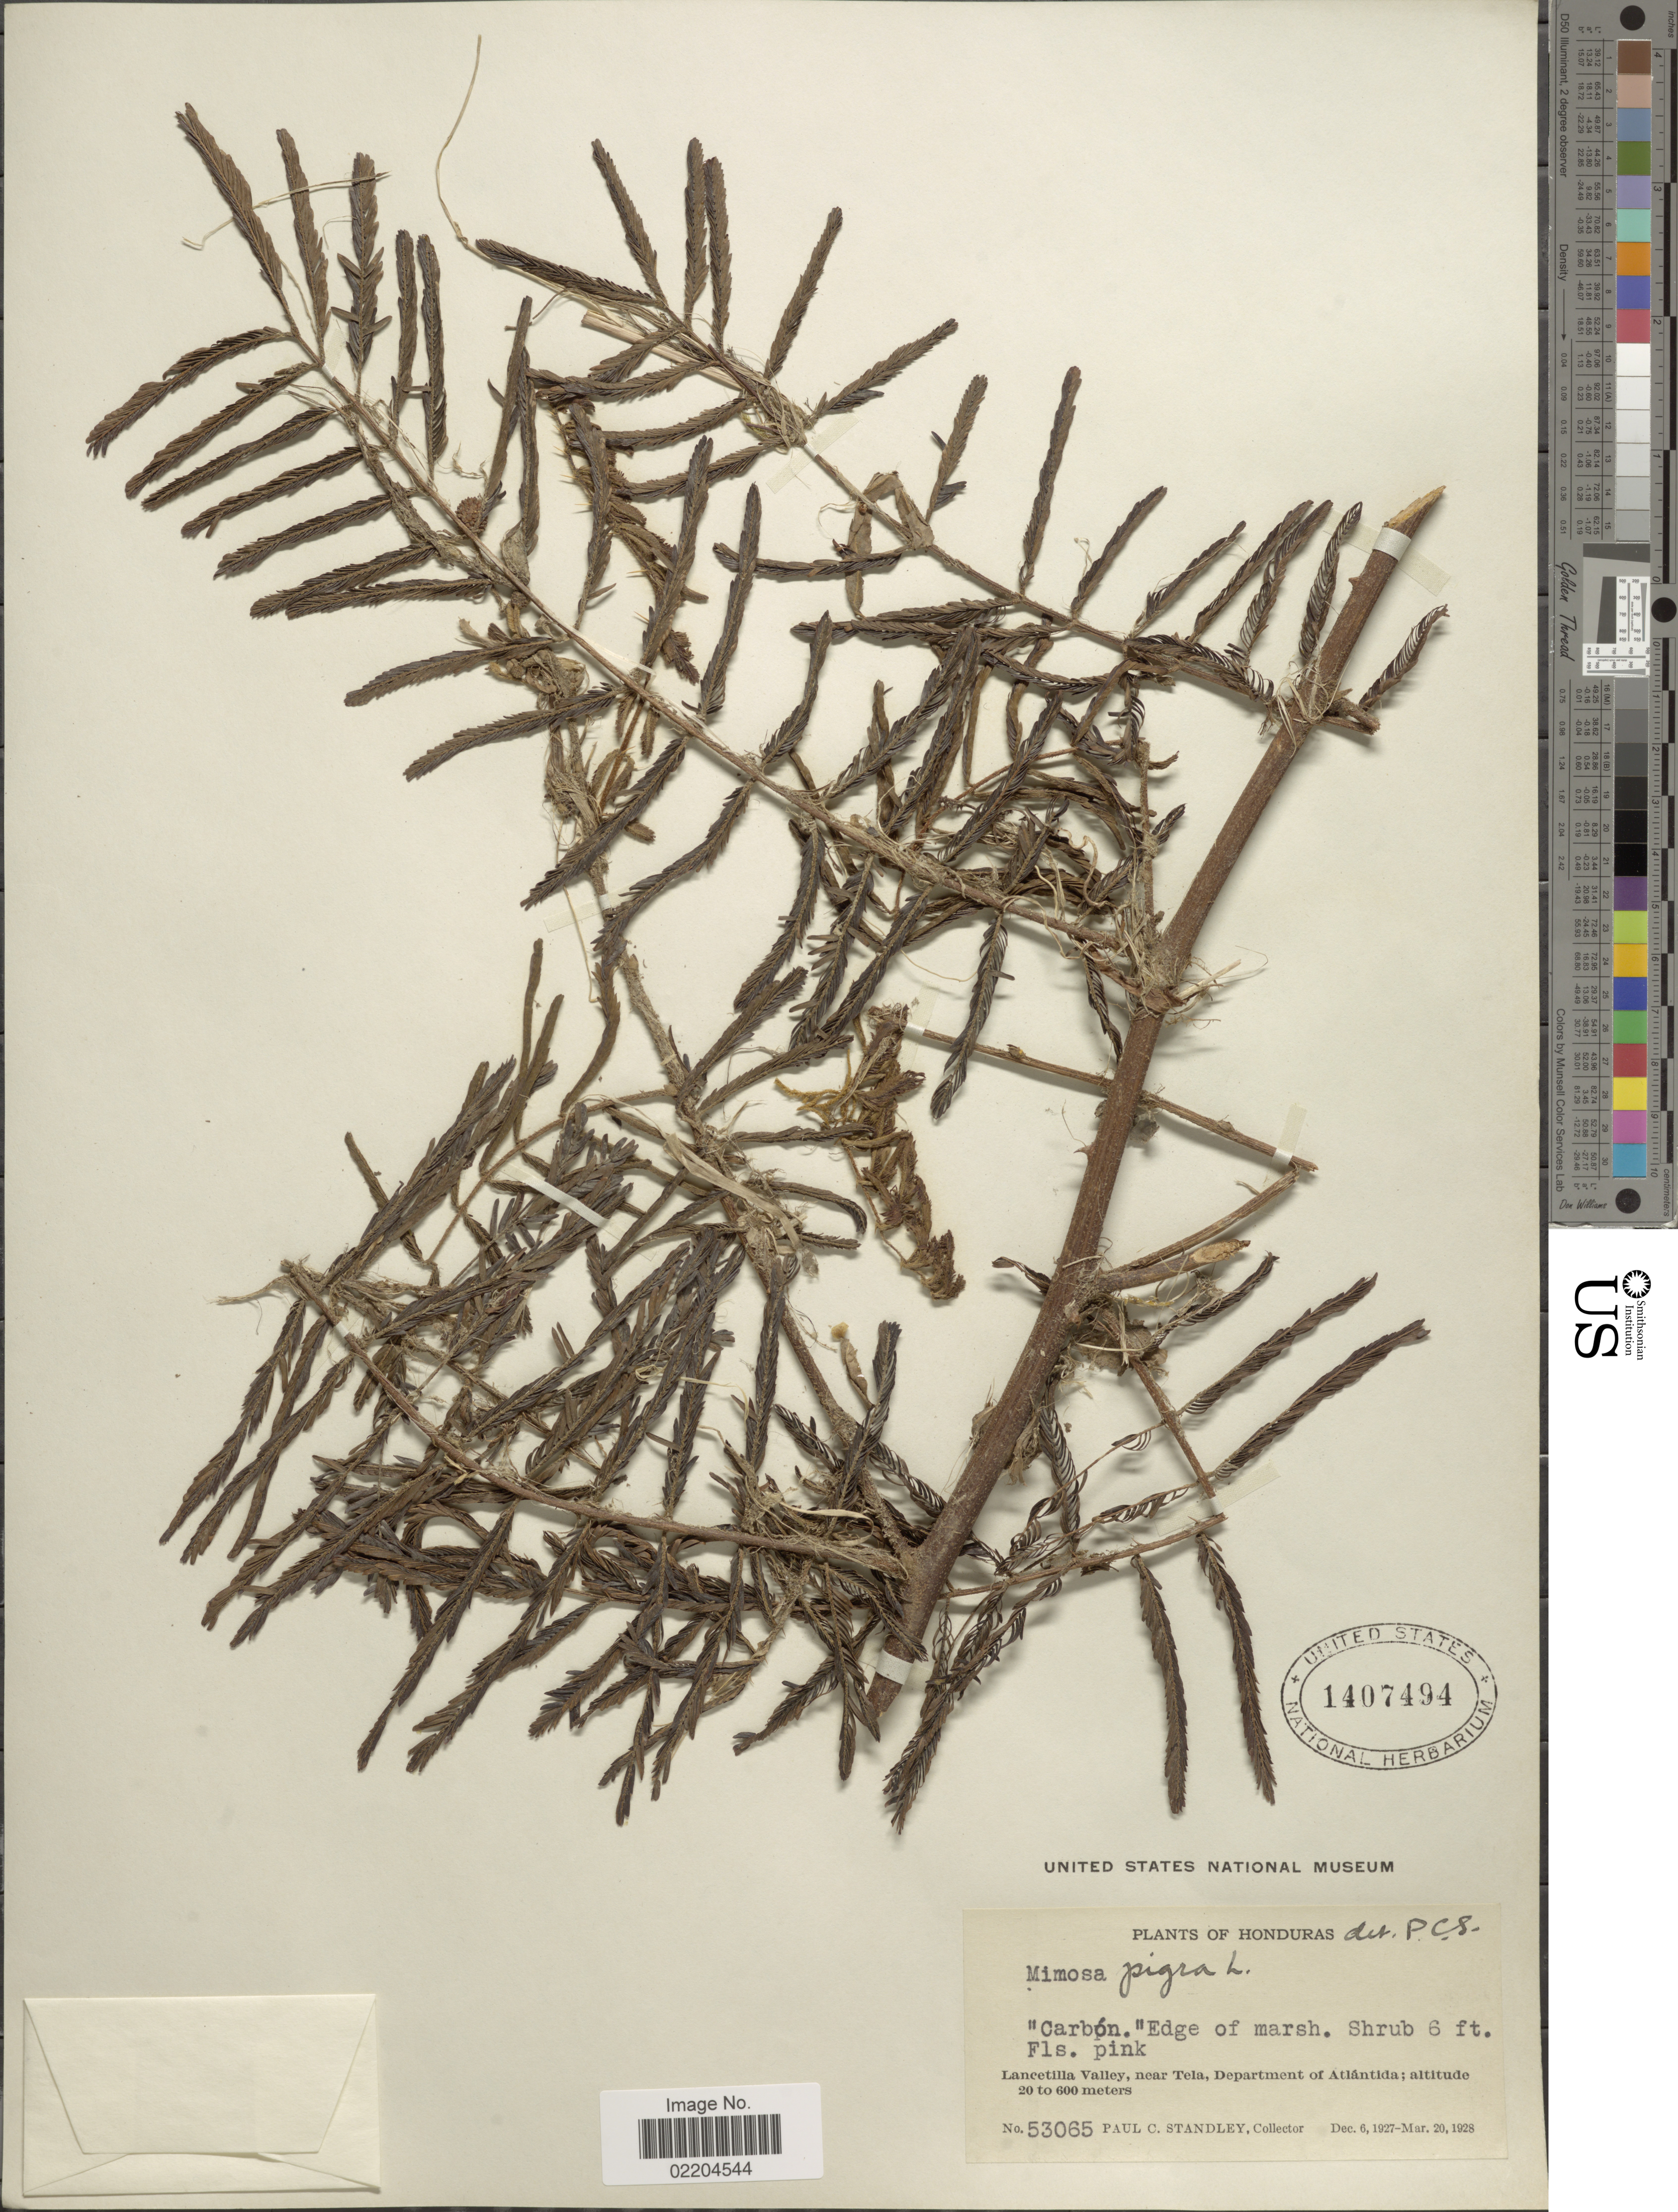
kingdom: Plantae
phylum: Tracheophyta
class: Magnoliopsida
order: Fabales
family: Fabaceae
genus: Mimosa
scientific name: Mimosa pigra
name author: L.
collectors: P. C. Standley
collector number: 53065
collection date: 1927-12-06/1928-03-20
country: Honduras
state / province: Atlántida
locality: Honduras, Lancetilla Valley, near Tela, Department of Atlantida.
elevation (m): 20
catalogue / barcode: US 1407494